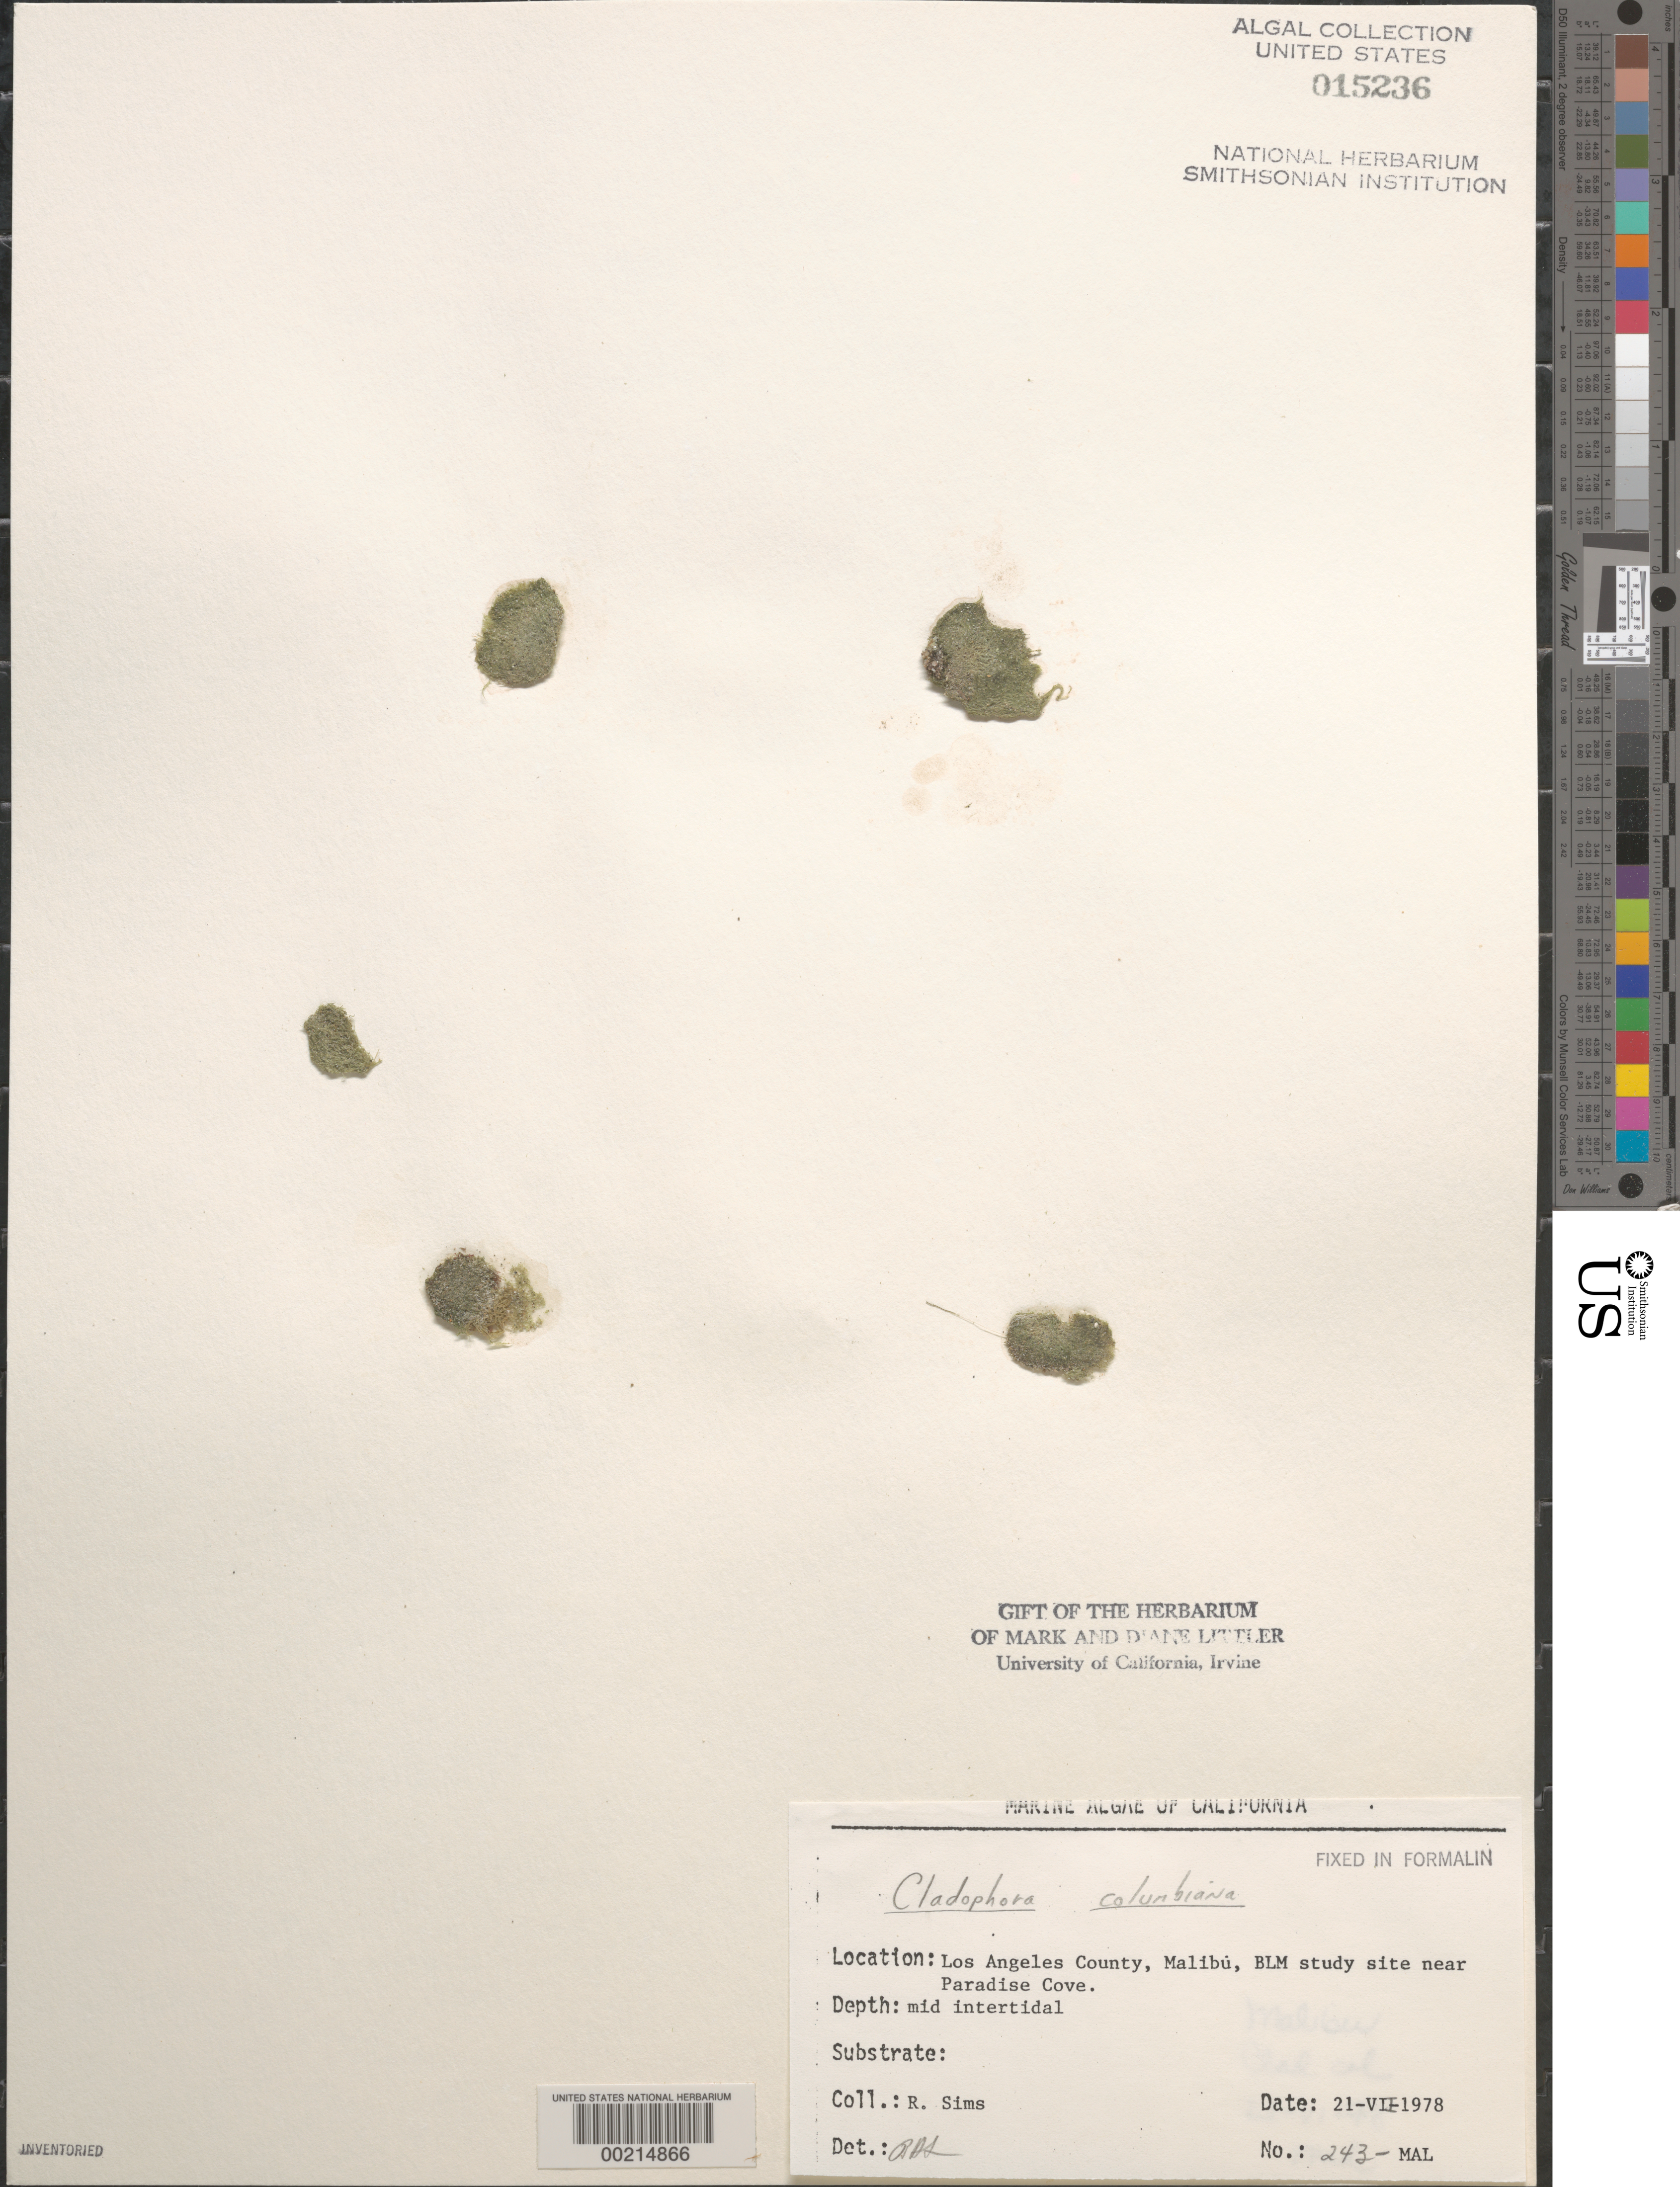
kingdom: Plantae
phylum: Chlorophyta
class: Ulvophyceae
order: Cladophorales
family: Cladophoraceae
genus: Cladophora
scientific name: Cladophora columbiana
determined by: Sims, Robert H.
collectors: R. H. Sims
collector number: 243-MAL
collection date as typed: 21 Jul 1978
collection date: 1978-07-21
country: United States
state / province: California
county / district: Los Angeles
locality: Malibu, near Paradise Cove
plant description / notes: BLM-SOCALBIGHT Rocky Intertidal Survey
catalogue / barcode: US 15236